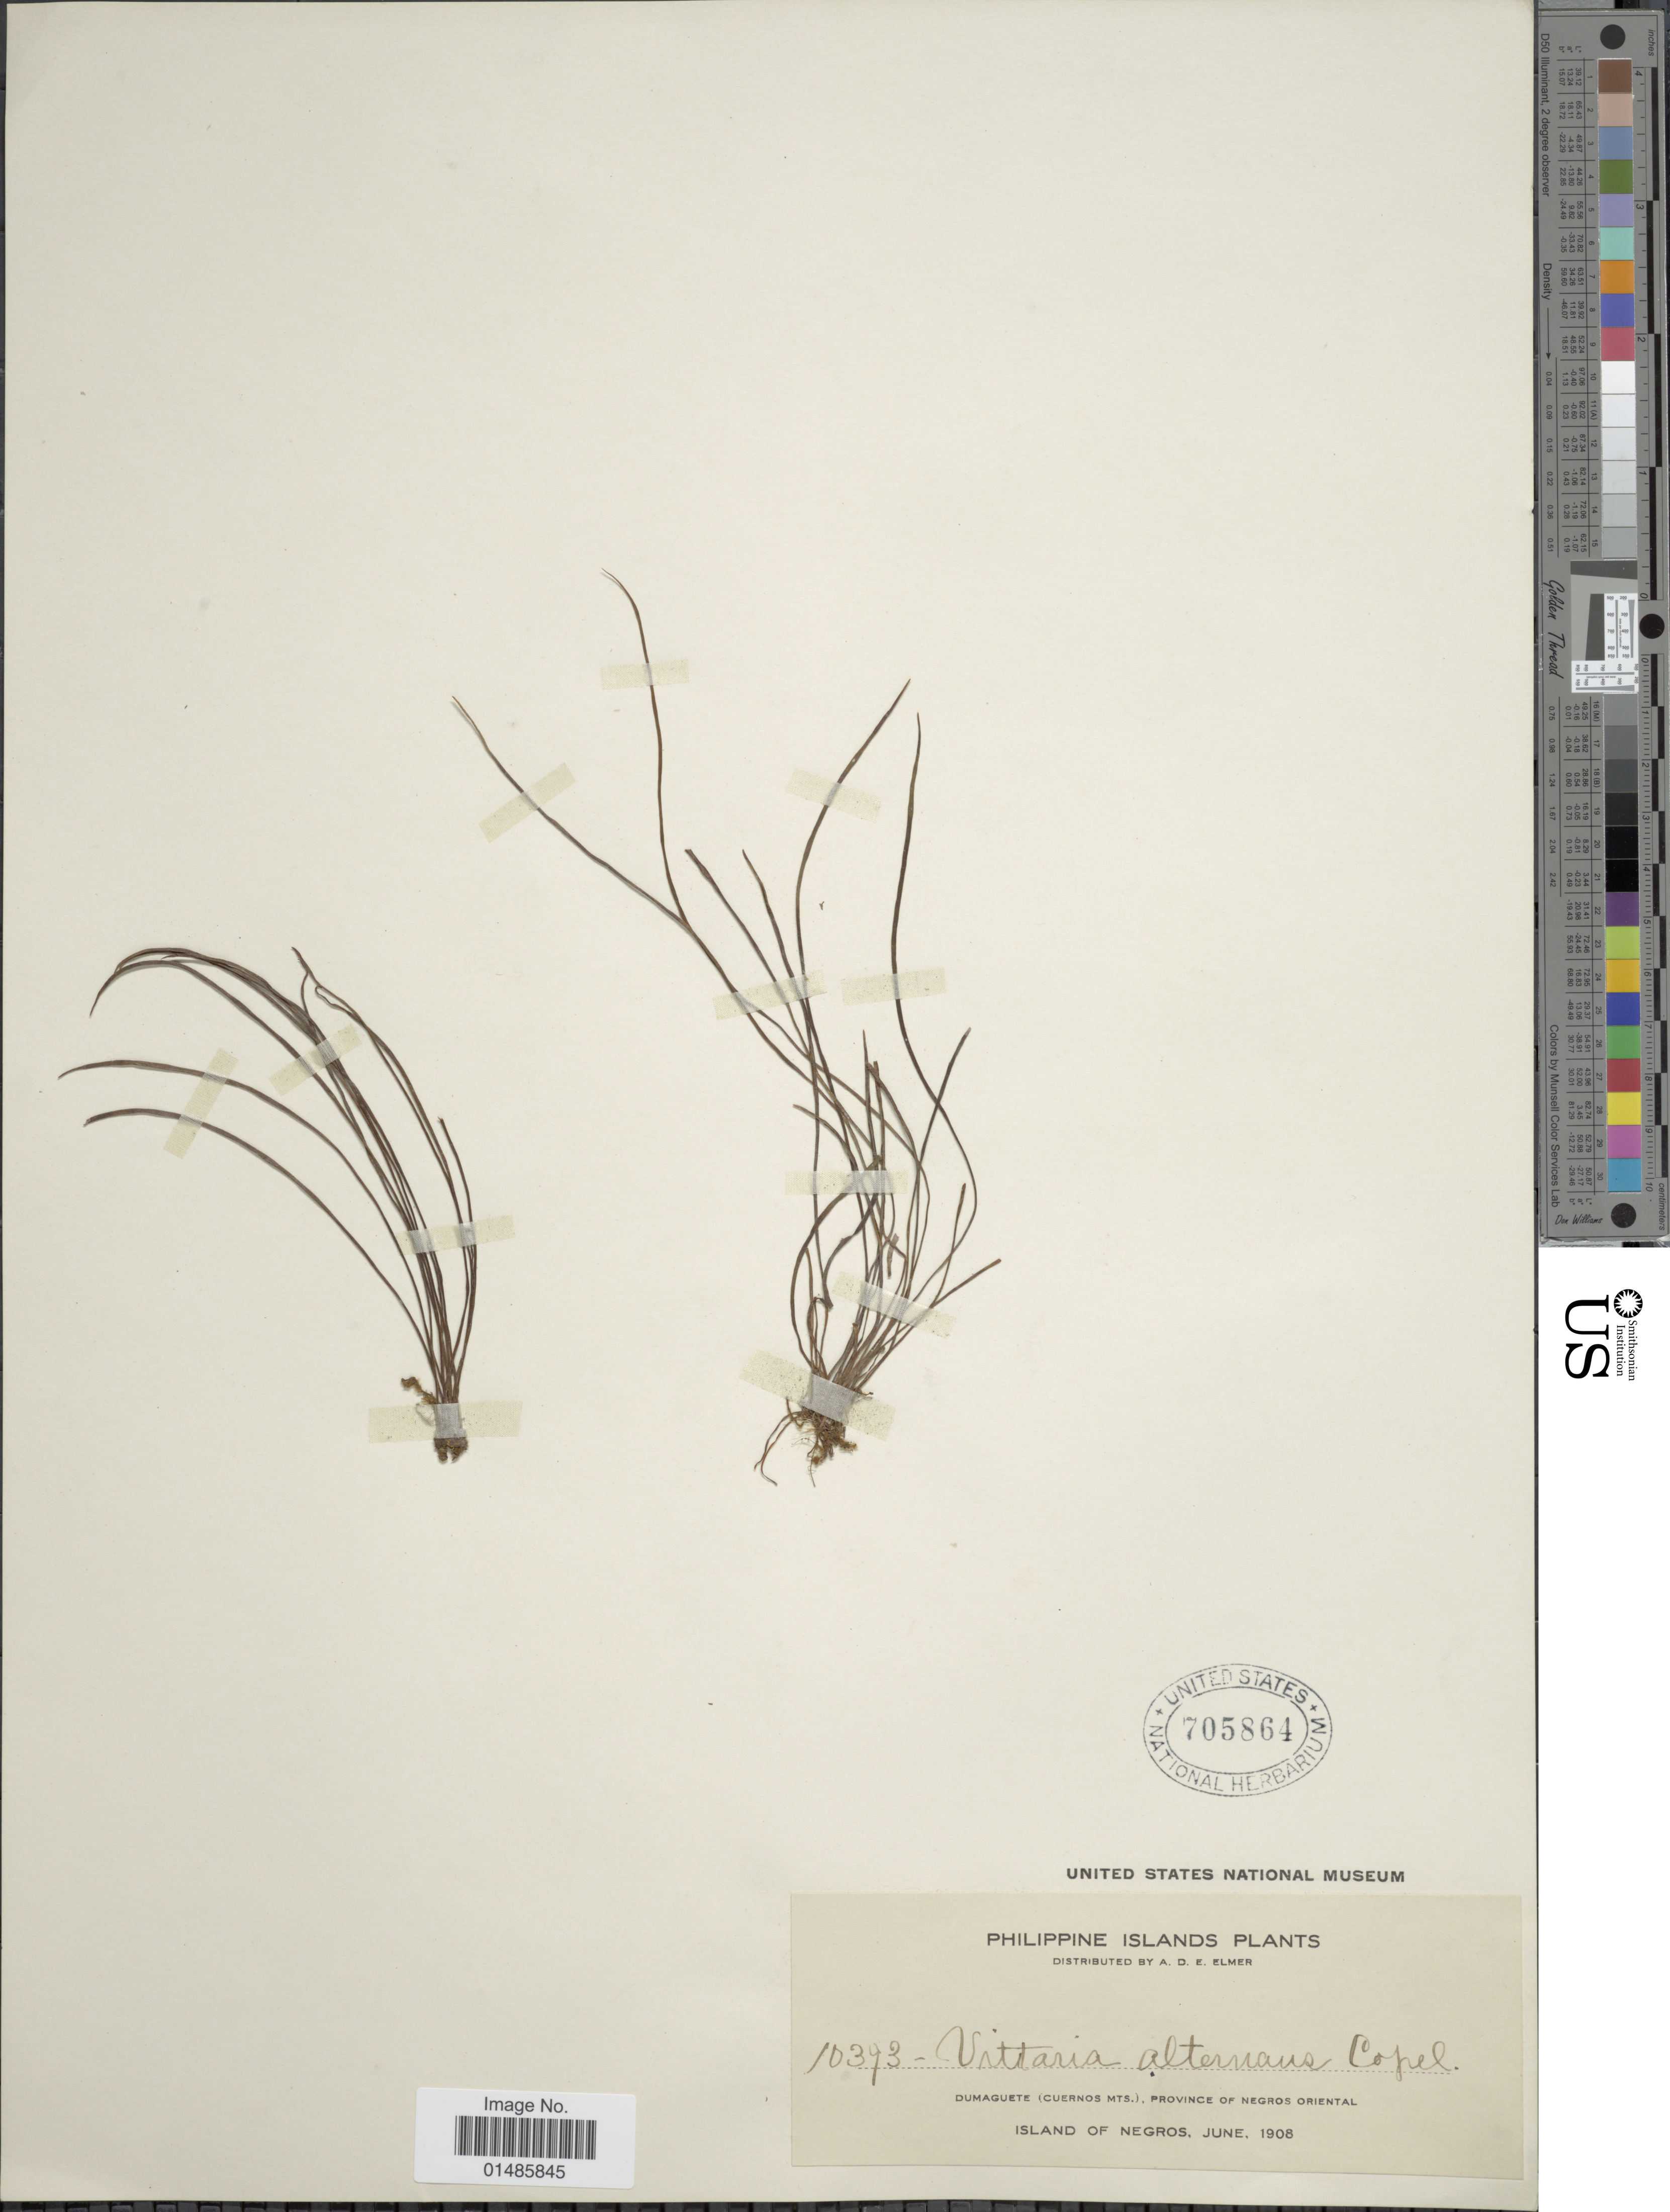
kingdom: Plantae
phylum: Tracheophyta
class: Polypodiopsida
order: Polypodiales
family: Pteridaceae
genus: Haplopteris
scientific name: Haplopteris alternans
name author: (Copel.) S. Linds. & W.C. Chen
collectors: A. D. E. Elmer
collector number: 10393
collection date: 1908-06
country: Philippines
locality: Dumaguete (Cuernos Mts.), Province of Negros Oriental. Island of Negros.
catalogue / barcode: US 705864